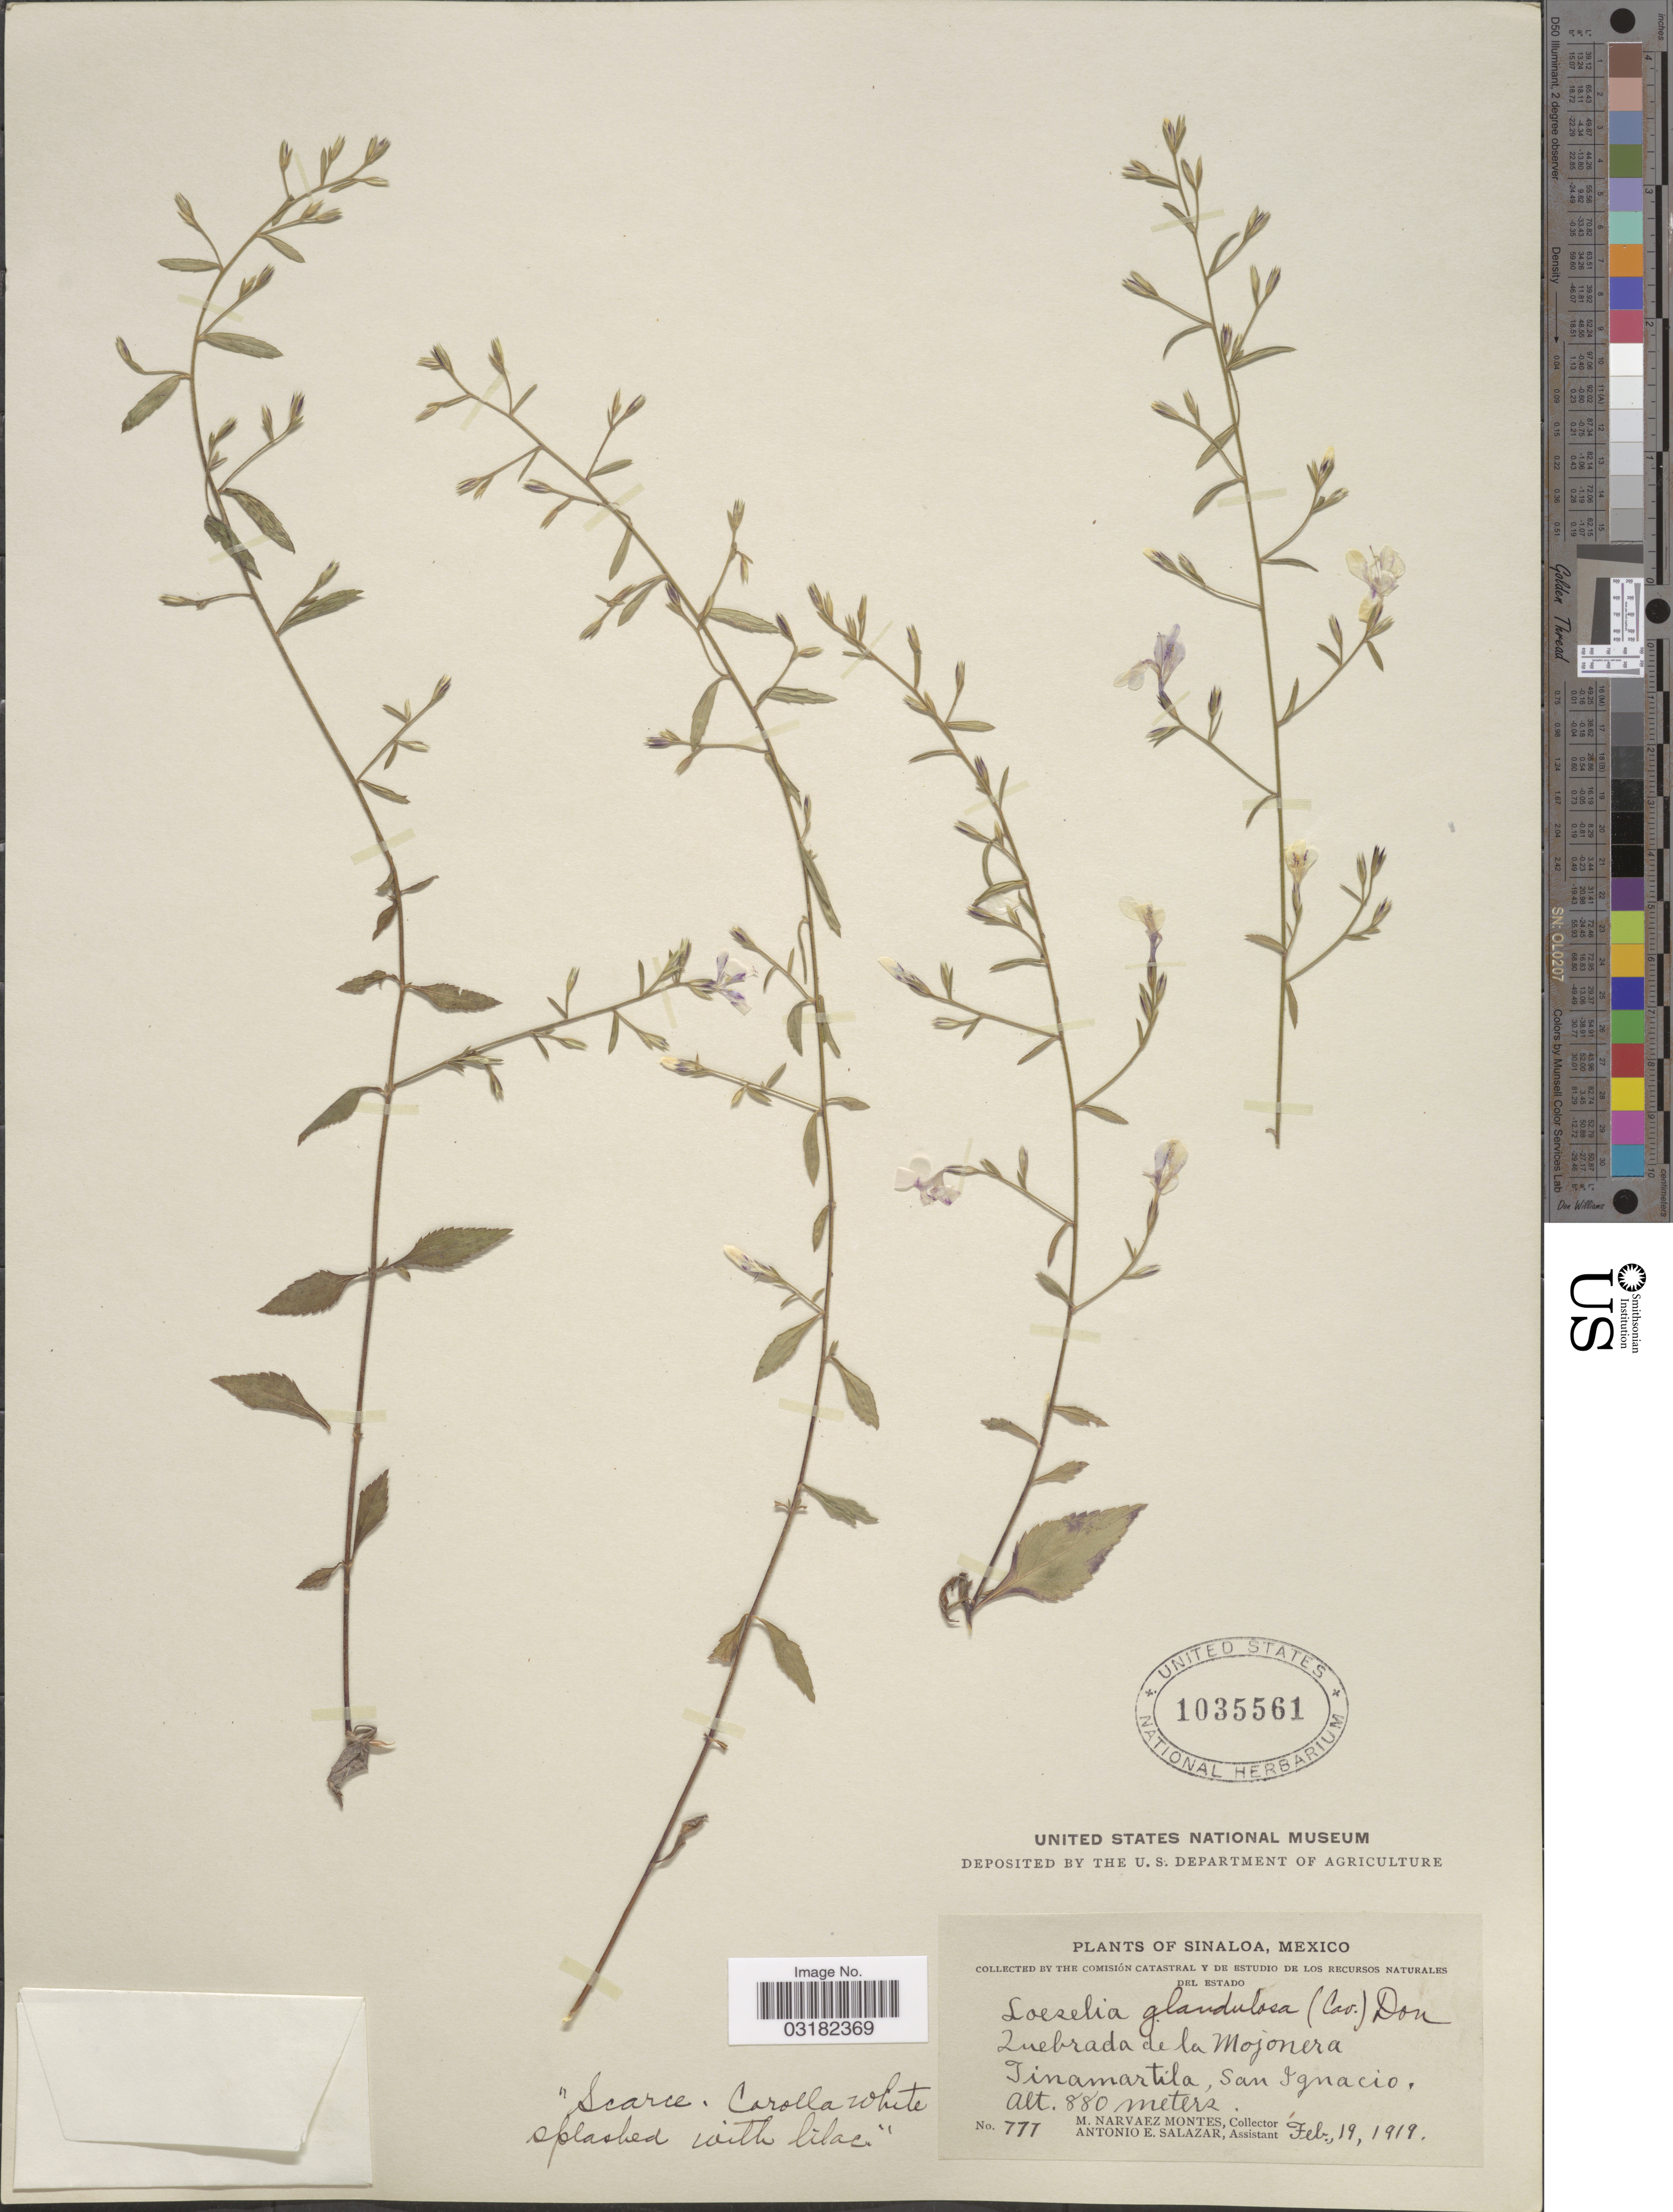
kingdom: Plantae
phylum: Tracheophyta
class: Magnoliopsida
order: Ericales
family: Polemoniaceae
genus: Loeselia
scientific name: Loeselia glandulosa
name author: (Cav.) G. Don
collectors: M. Narvaez-Montes & A. E. Salazar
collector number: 777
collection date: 1919-02-19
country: Mexico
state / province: Sinaloa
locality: Quebrada de la Mojonera, Tinamartila, San Ignacio.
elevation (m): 880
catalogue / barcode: US 1035561